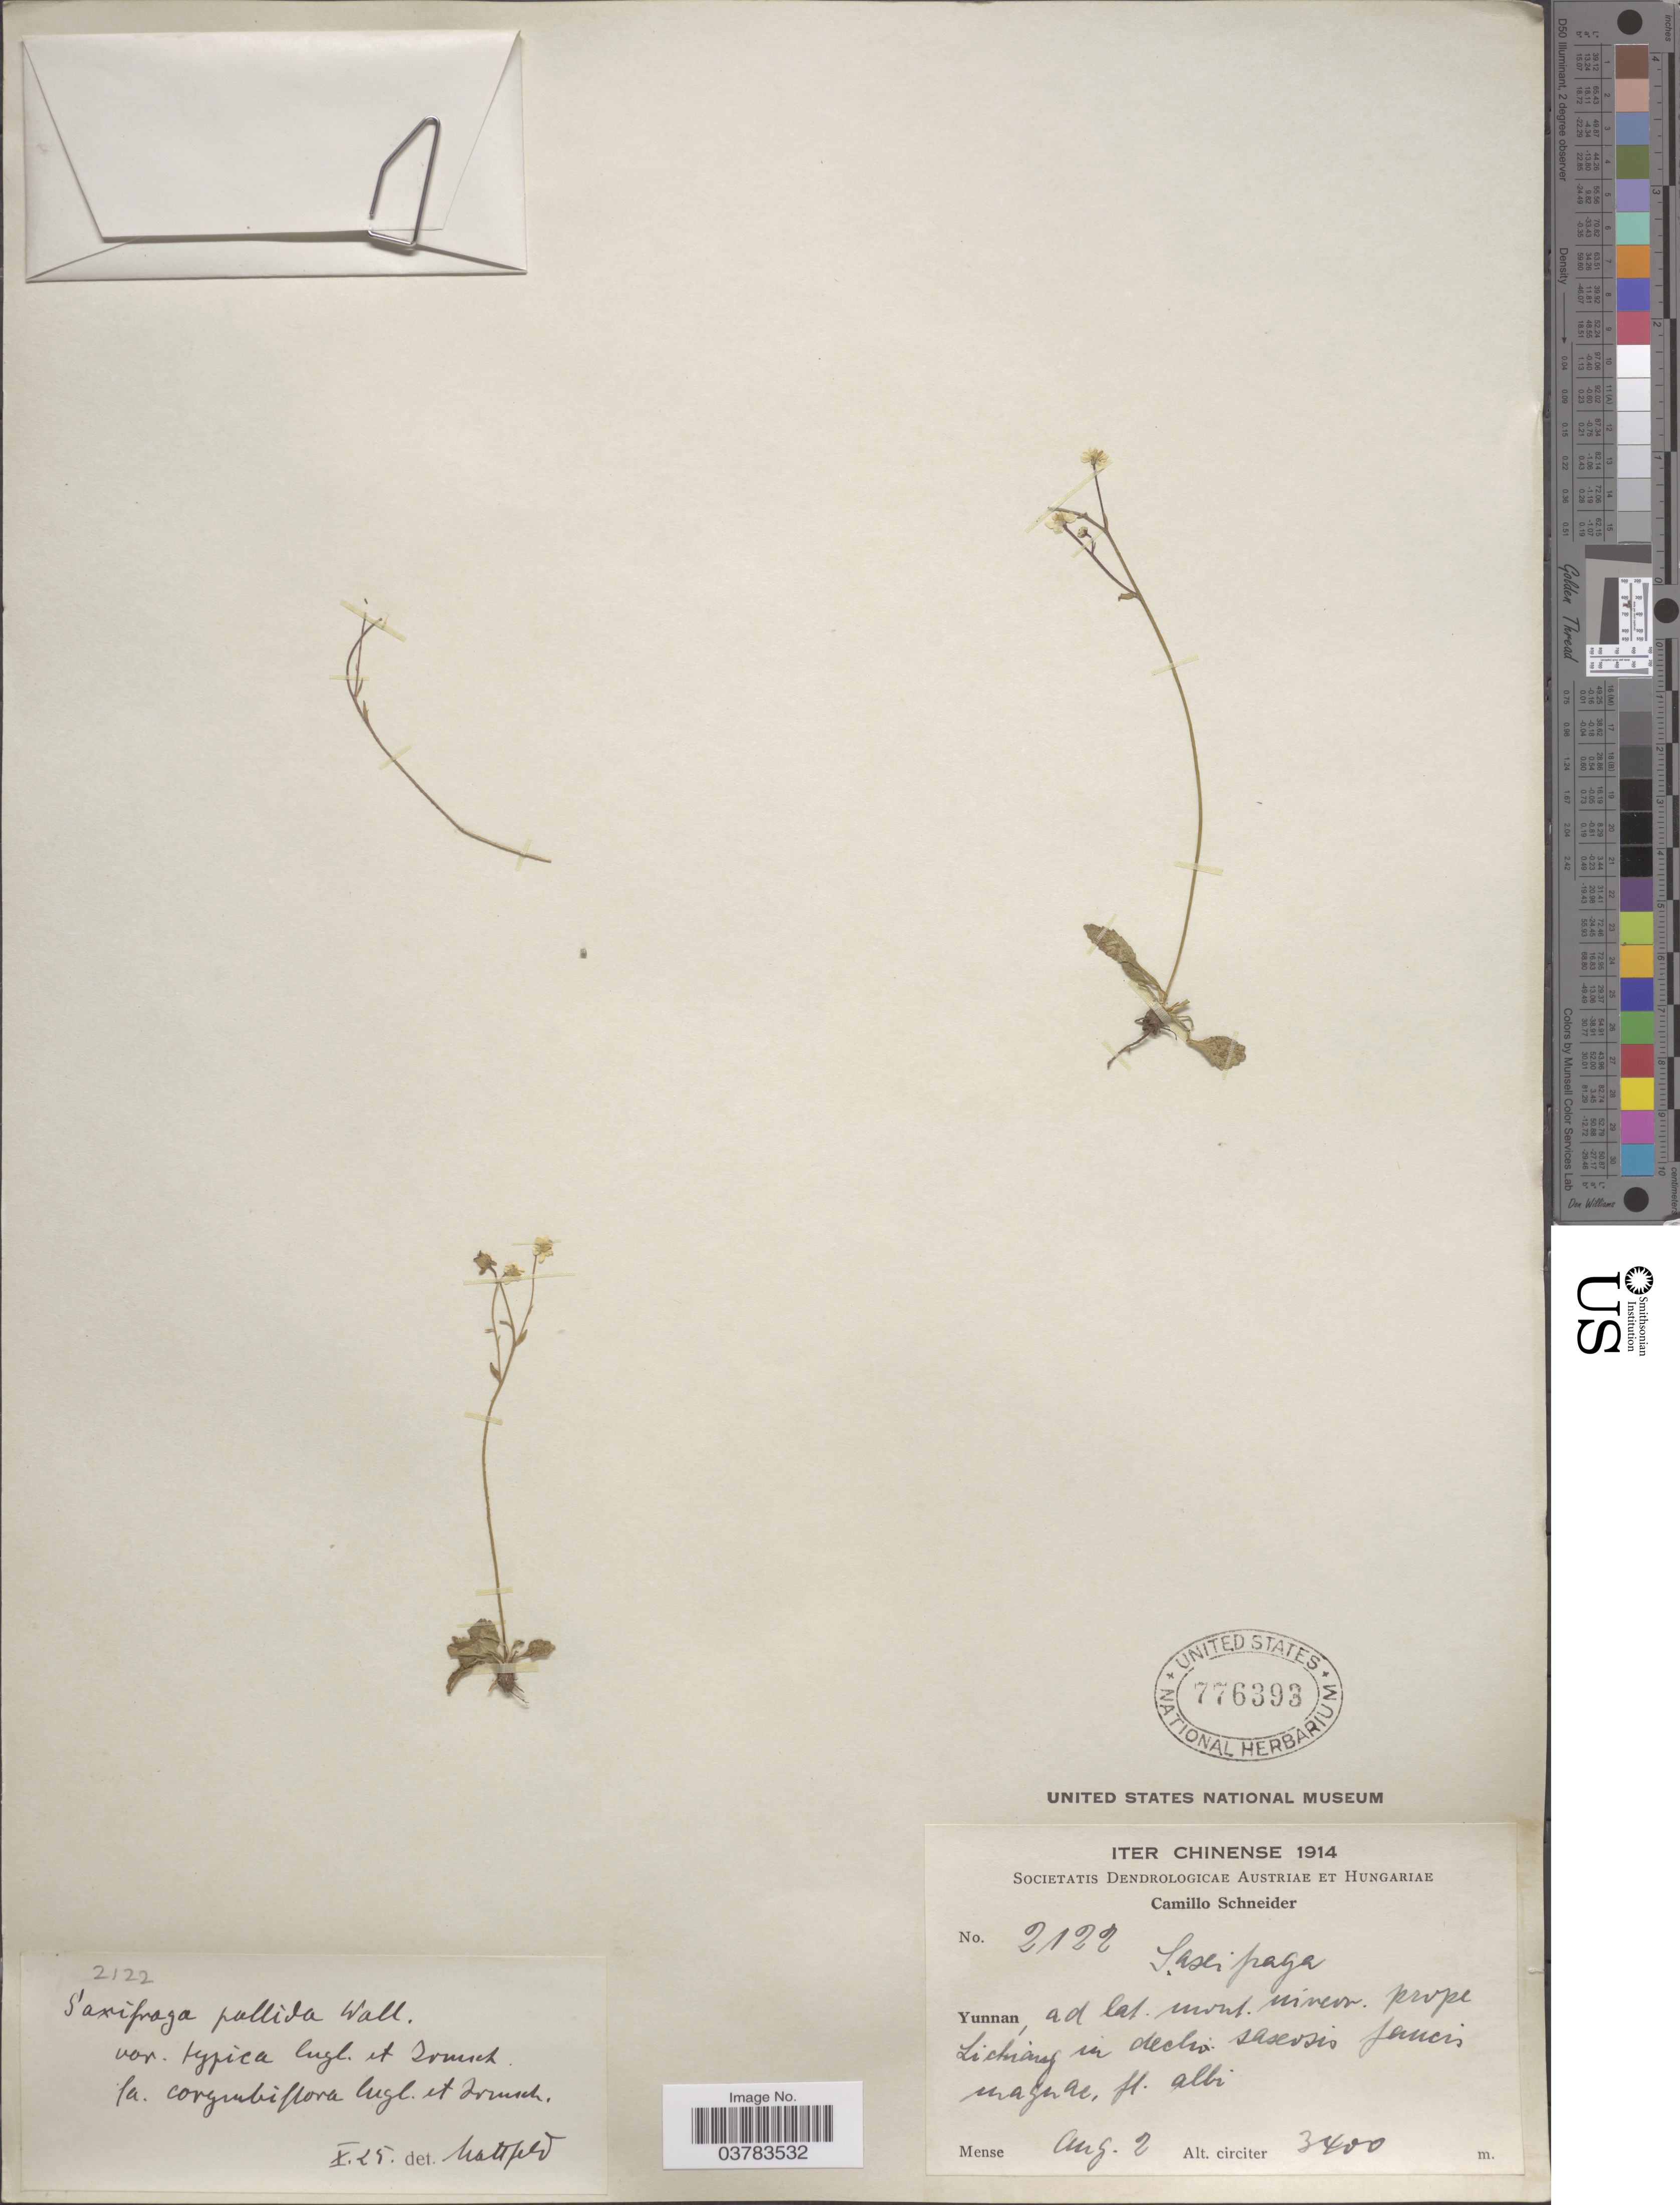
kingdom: Plantae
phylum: Tracheophyta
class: Magnoliopsida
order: Saxifragales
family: Saxifragaceae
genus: Micranthes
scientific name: Micranthes pallida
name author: (Wall. ex Ser.) Losinsk.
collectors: C. K. Schneider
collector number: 2122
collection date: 1914-08-02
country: China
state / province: Yunnan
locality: Iter Chinense 1914. Ad lat. mont. niveor. prope Lichiang.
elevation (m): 3400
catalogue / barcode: US 776393